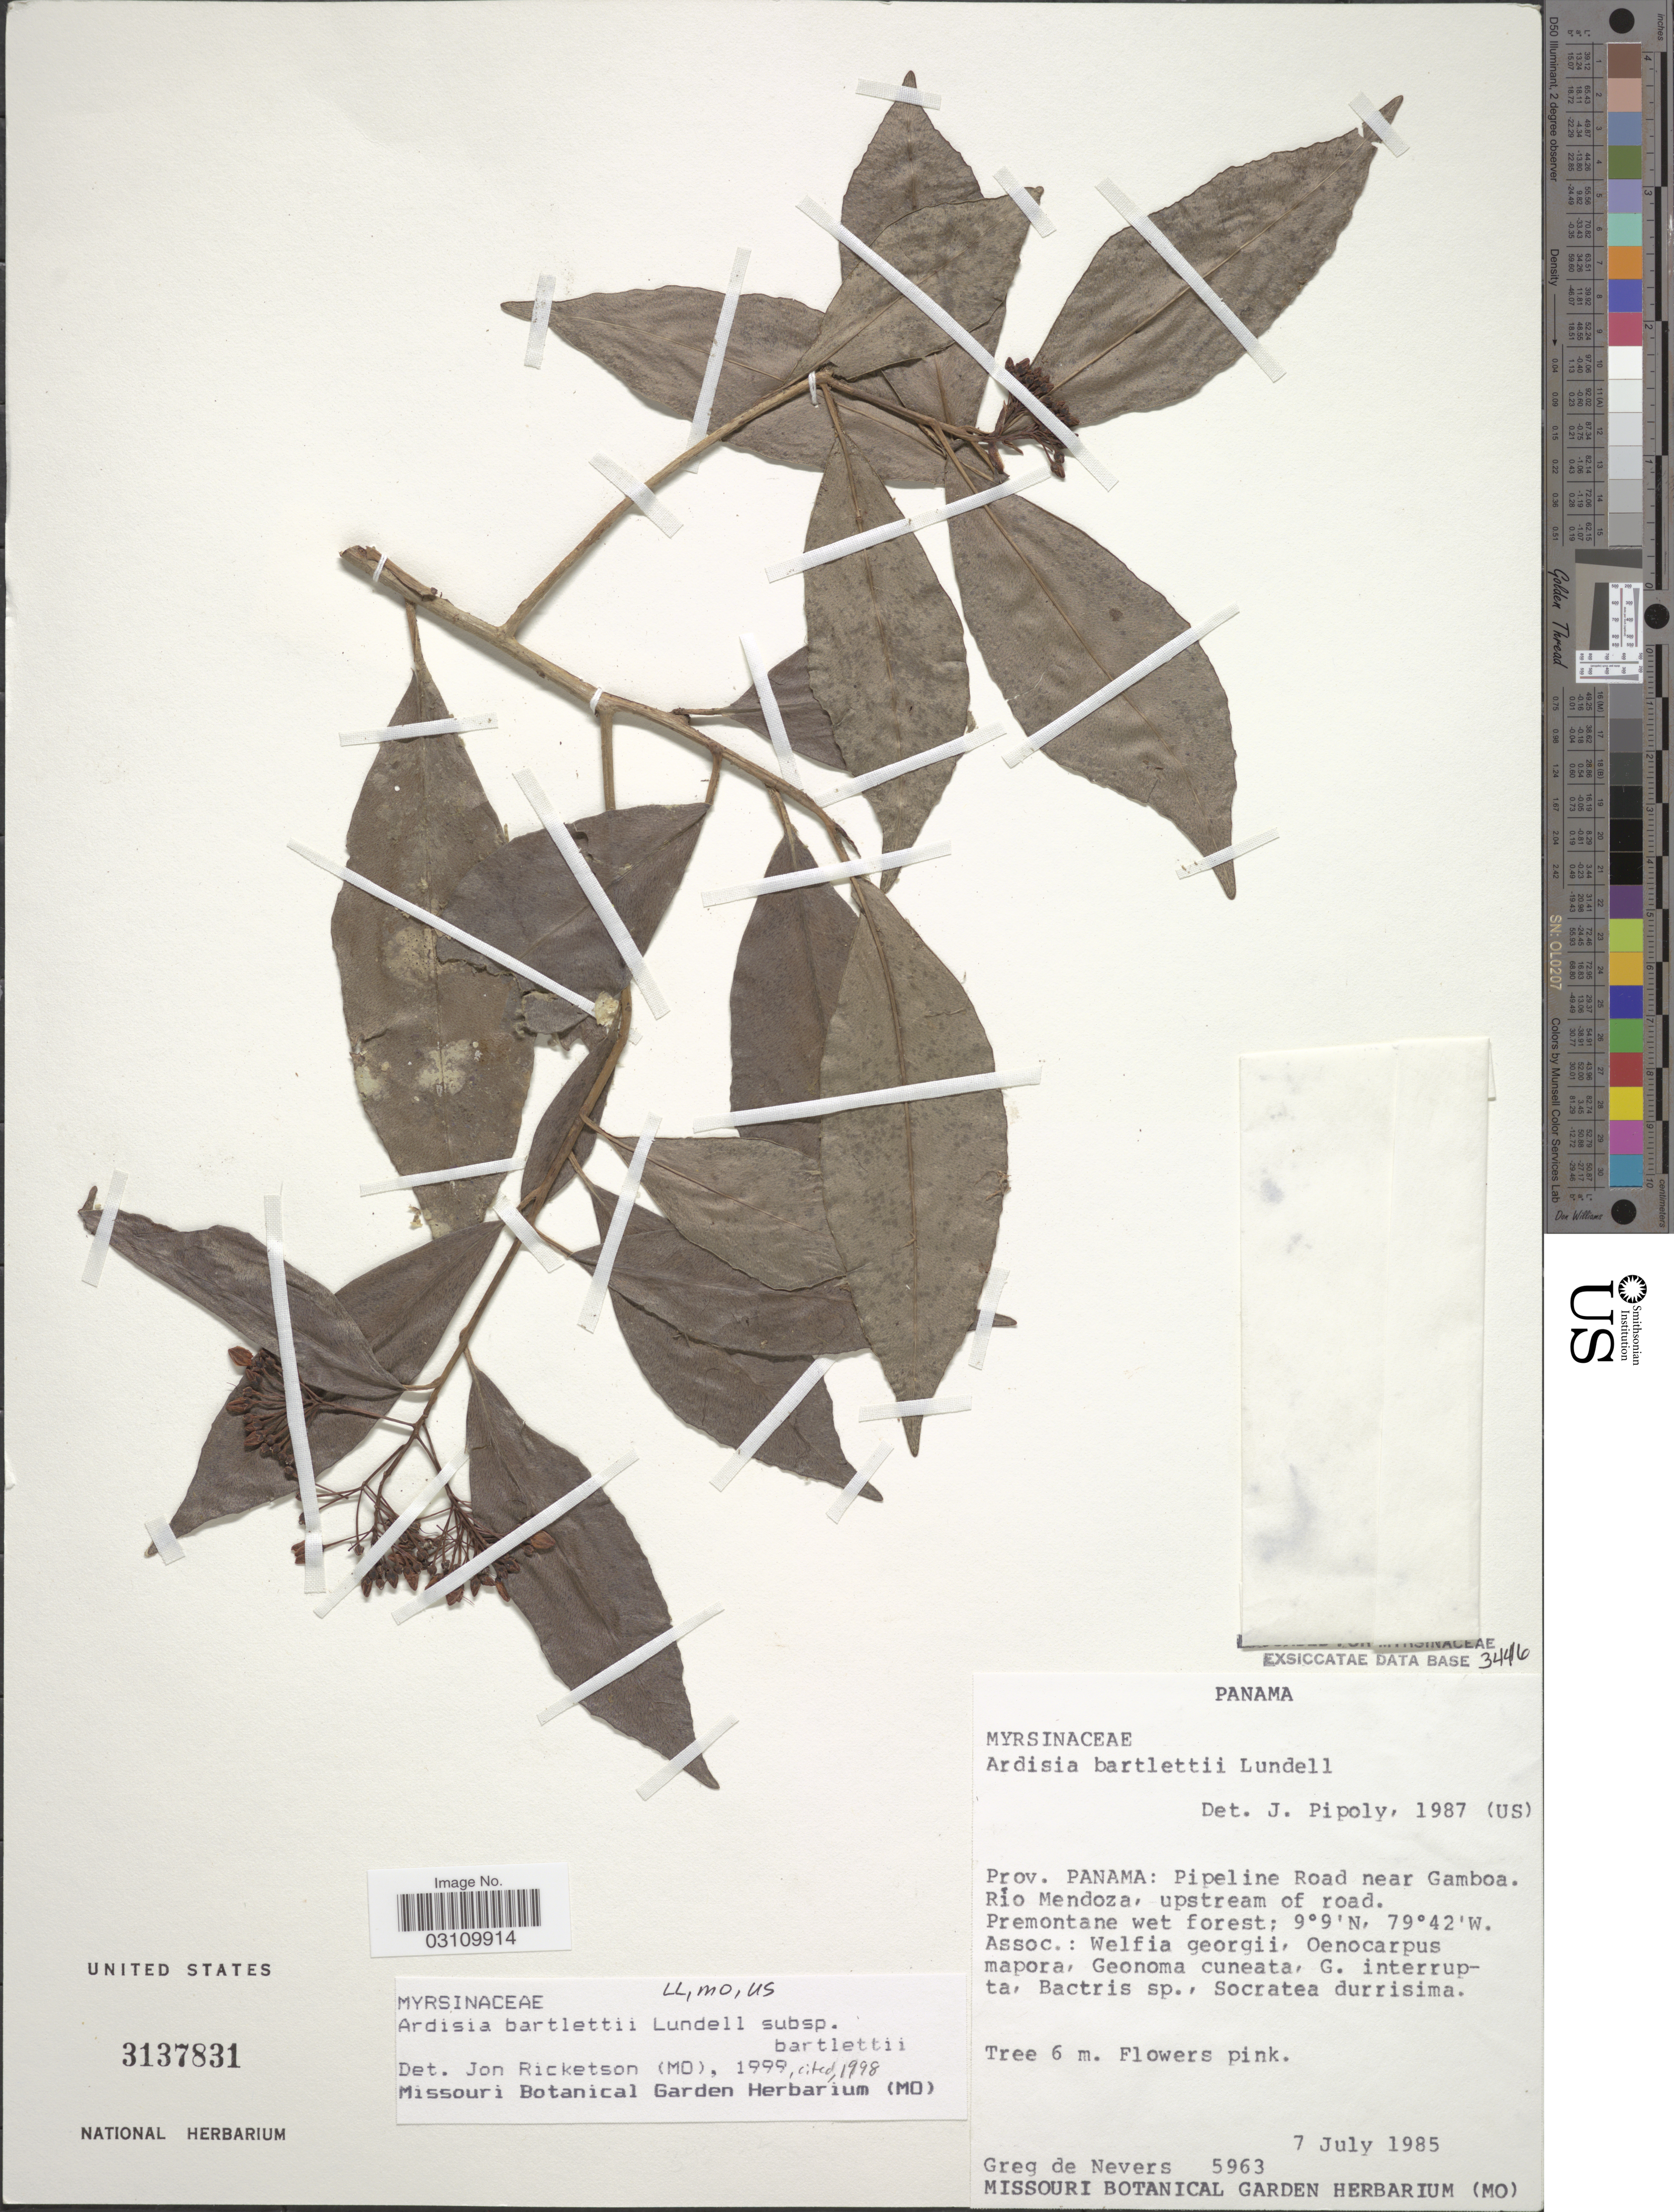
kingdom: Plantae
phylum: Tracheophyta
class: Magnoliopsida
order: Ericales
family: Primulaceae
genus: Ardisia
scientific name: Ardisia bartletii var. bartlettii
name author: Lundell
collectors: G. Nevers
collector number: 5963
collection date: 1985-07-07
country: Panama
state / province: Colón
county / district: Canal Zone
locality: Pipeline Road near Gamboa. Río Mendoza, upstream of road.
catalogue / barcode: US 3137831